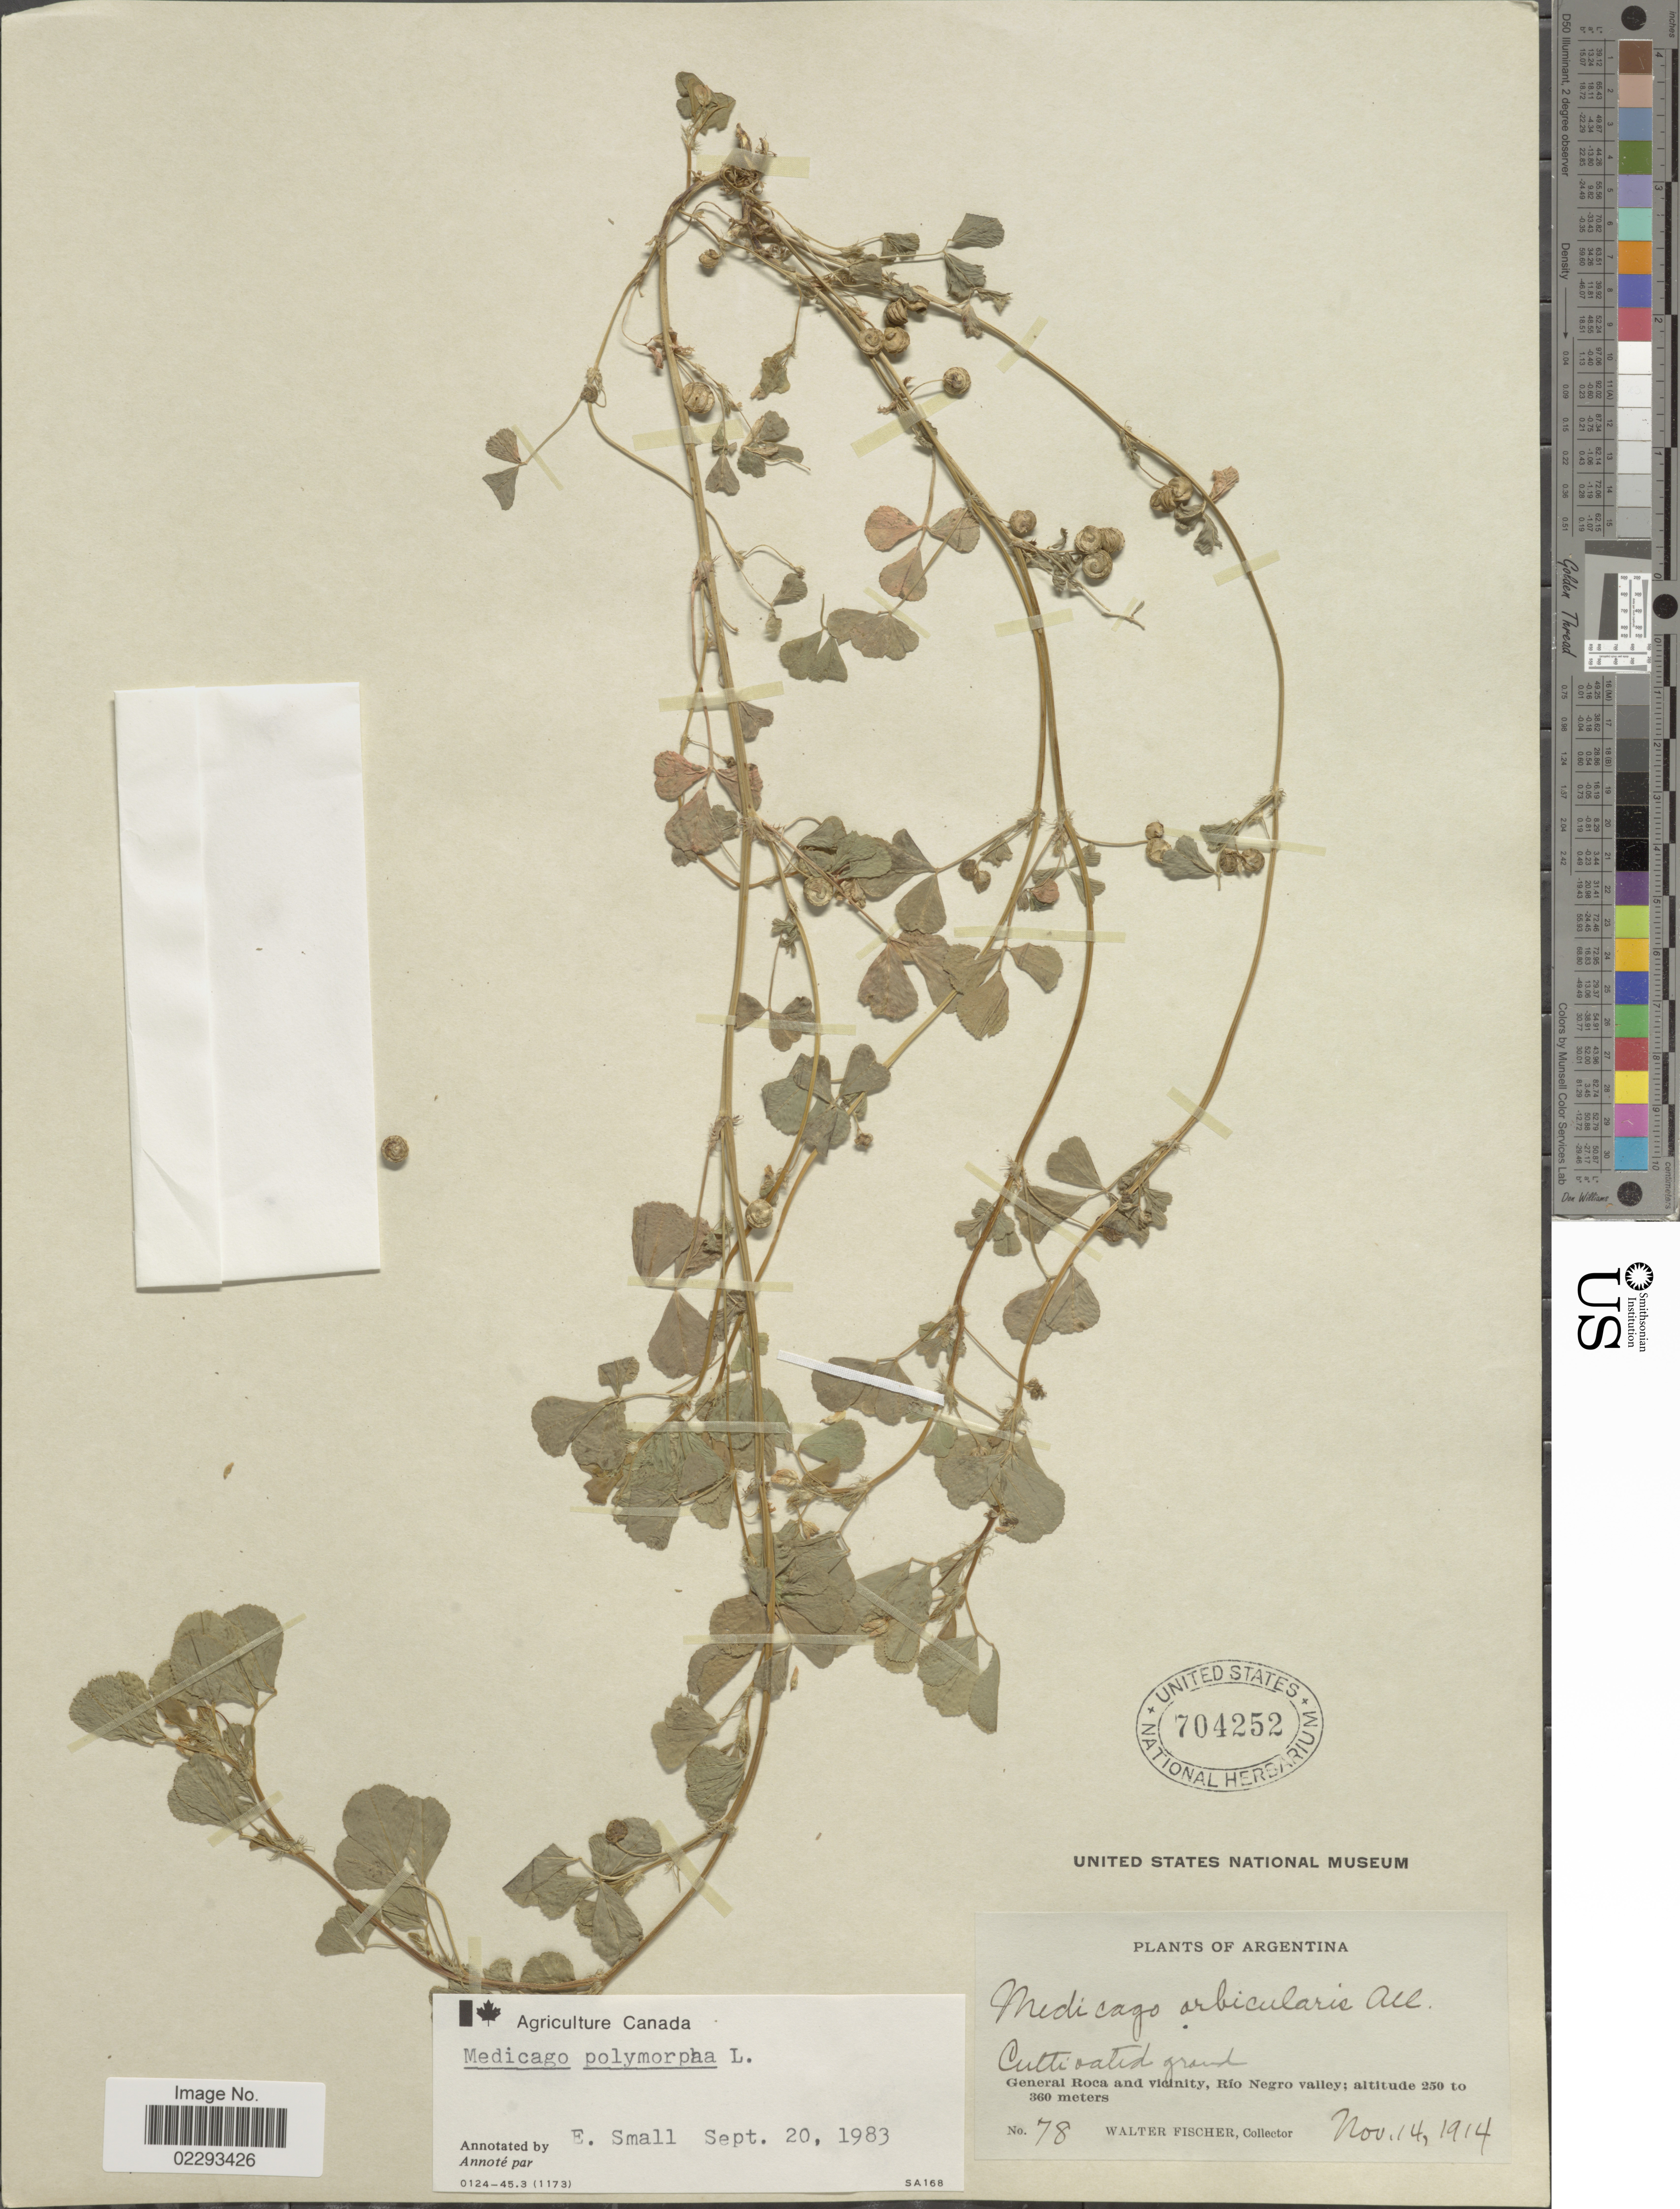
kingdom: Plantae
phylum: Tracheophyta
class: Magnoliopsida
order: Fabales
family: Fabaceae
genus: Medicago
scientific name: Medicago polymorpha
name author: L.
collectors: W. Fischer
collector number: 78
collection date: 1914-11-14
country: Argentina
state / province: Rio Negro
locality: General Rova and vicinity, Río Negro valley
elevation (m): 250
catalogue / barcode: US 704252